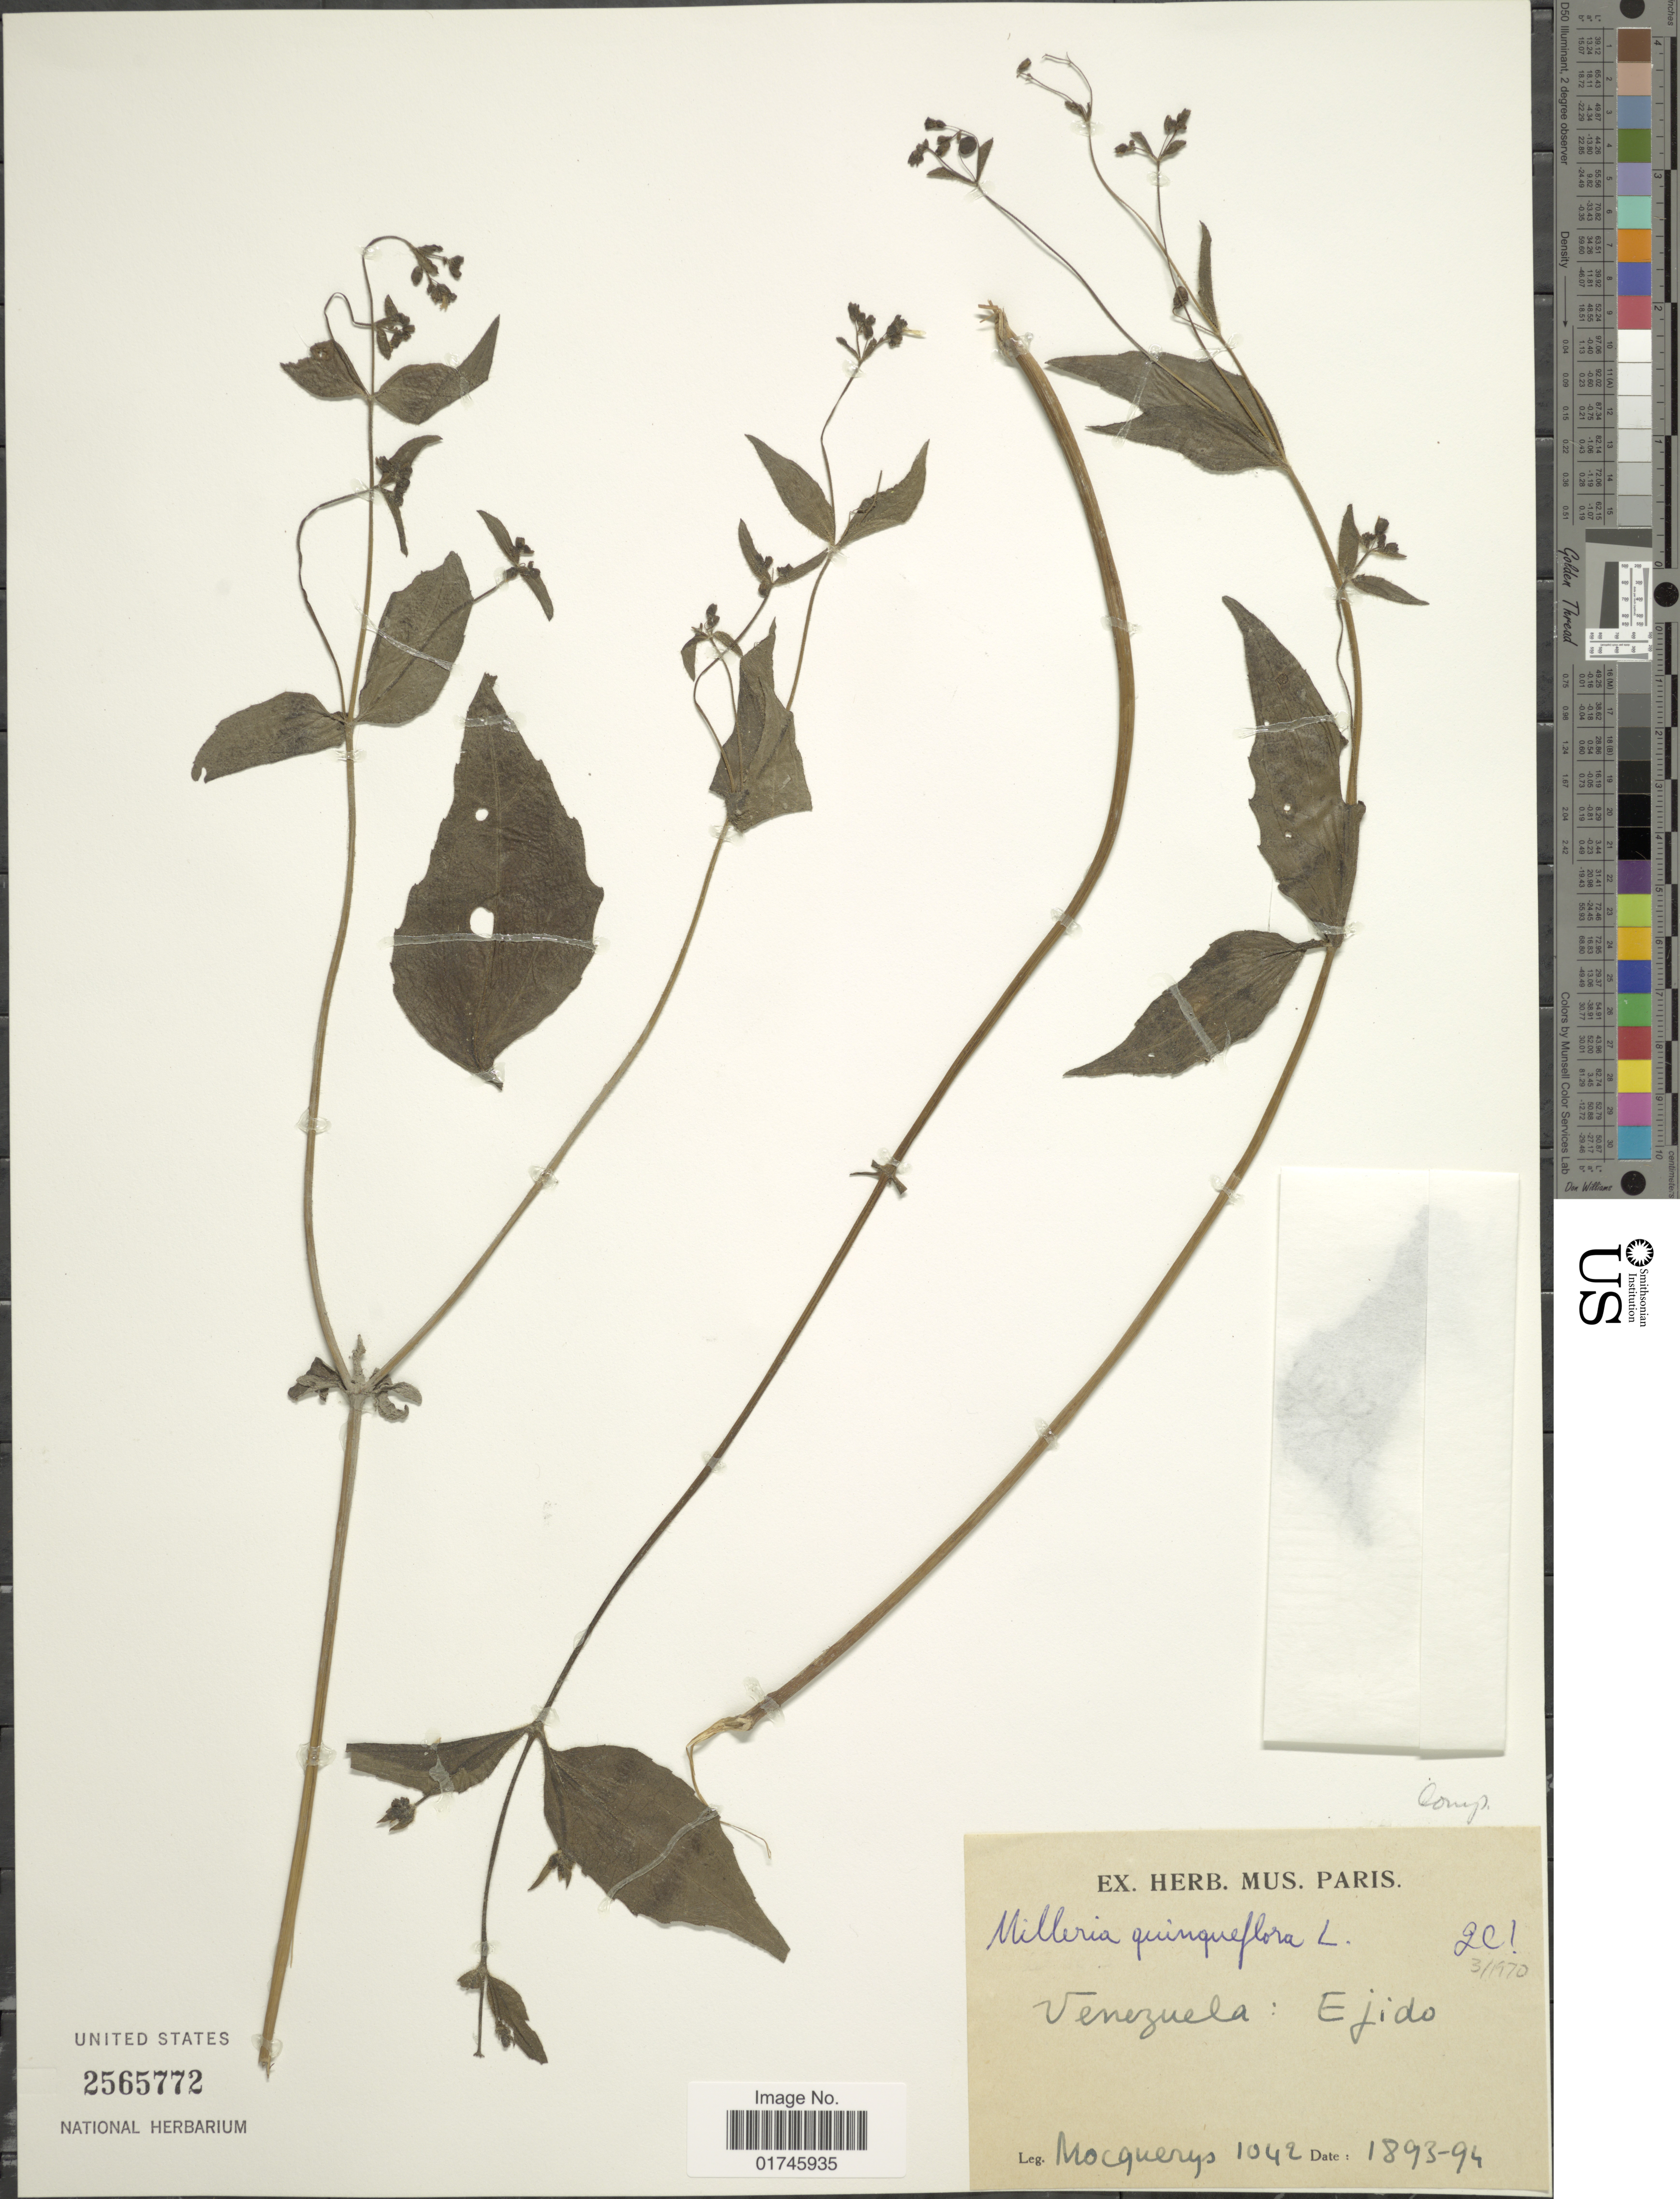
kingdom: Plantae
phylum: Tracheophyta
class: Magnoliopsida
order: Asterales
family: Asteraceae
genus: Milleria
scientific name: Milleria quinqueflora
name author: L.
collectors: A. Mocquerys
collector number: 1042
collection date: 1893/1894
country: Venezuela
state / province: Mérida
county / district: Campo Elías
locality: Ejido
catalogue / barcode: US 2565772